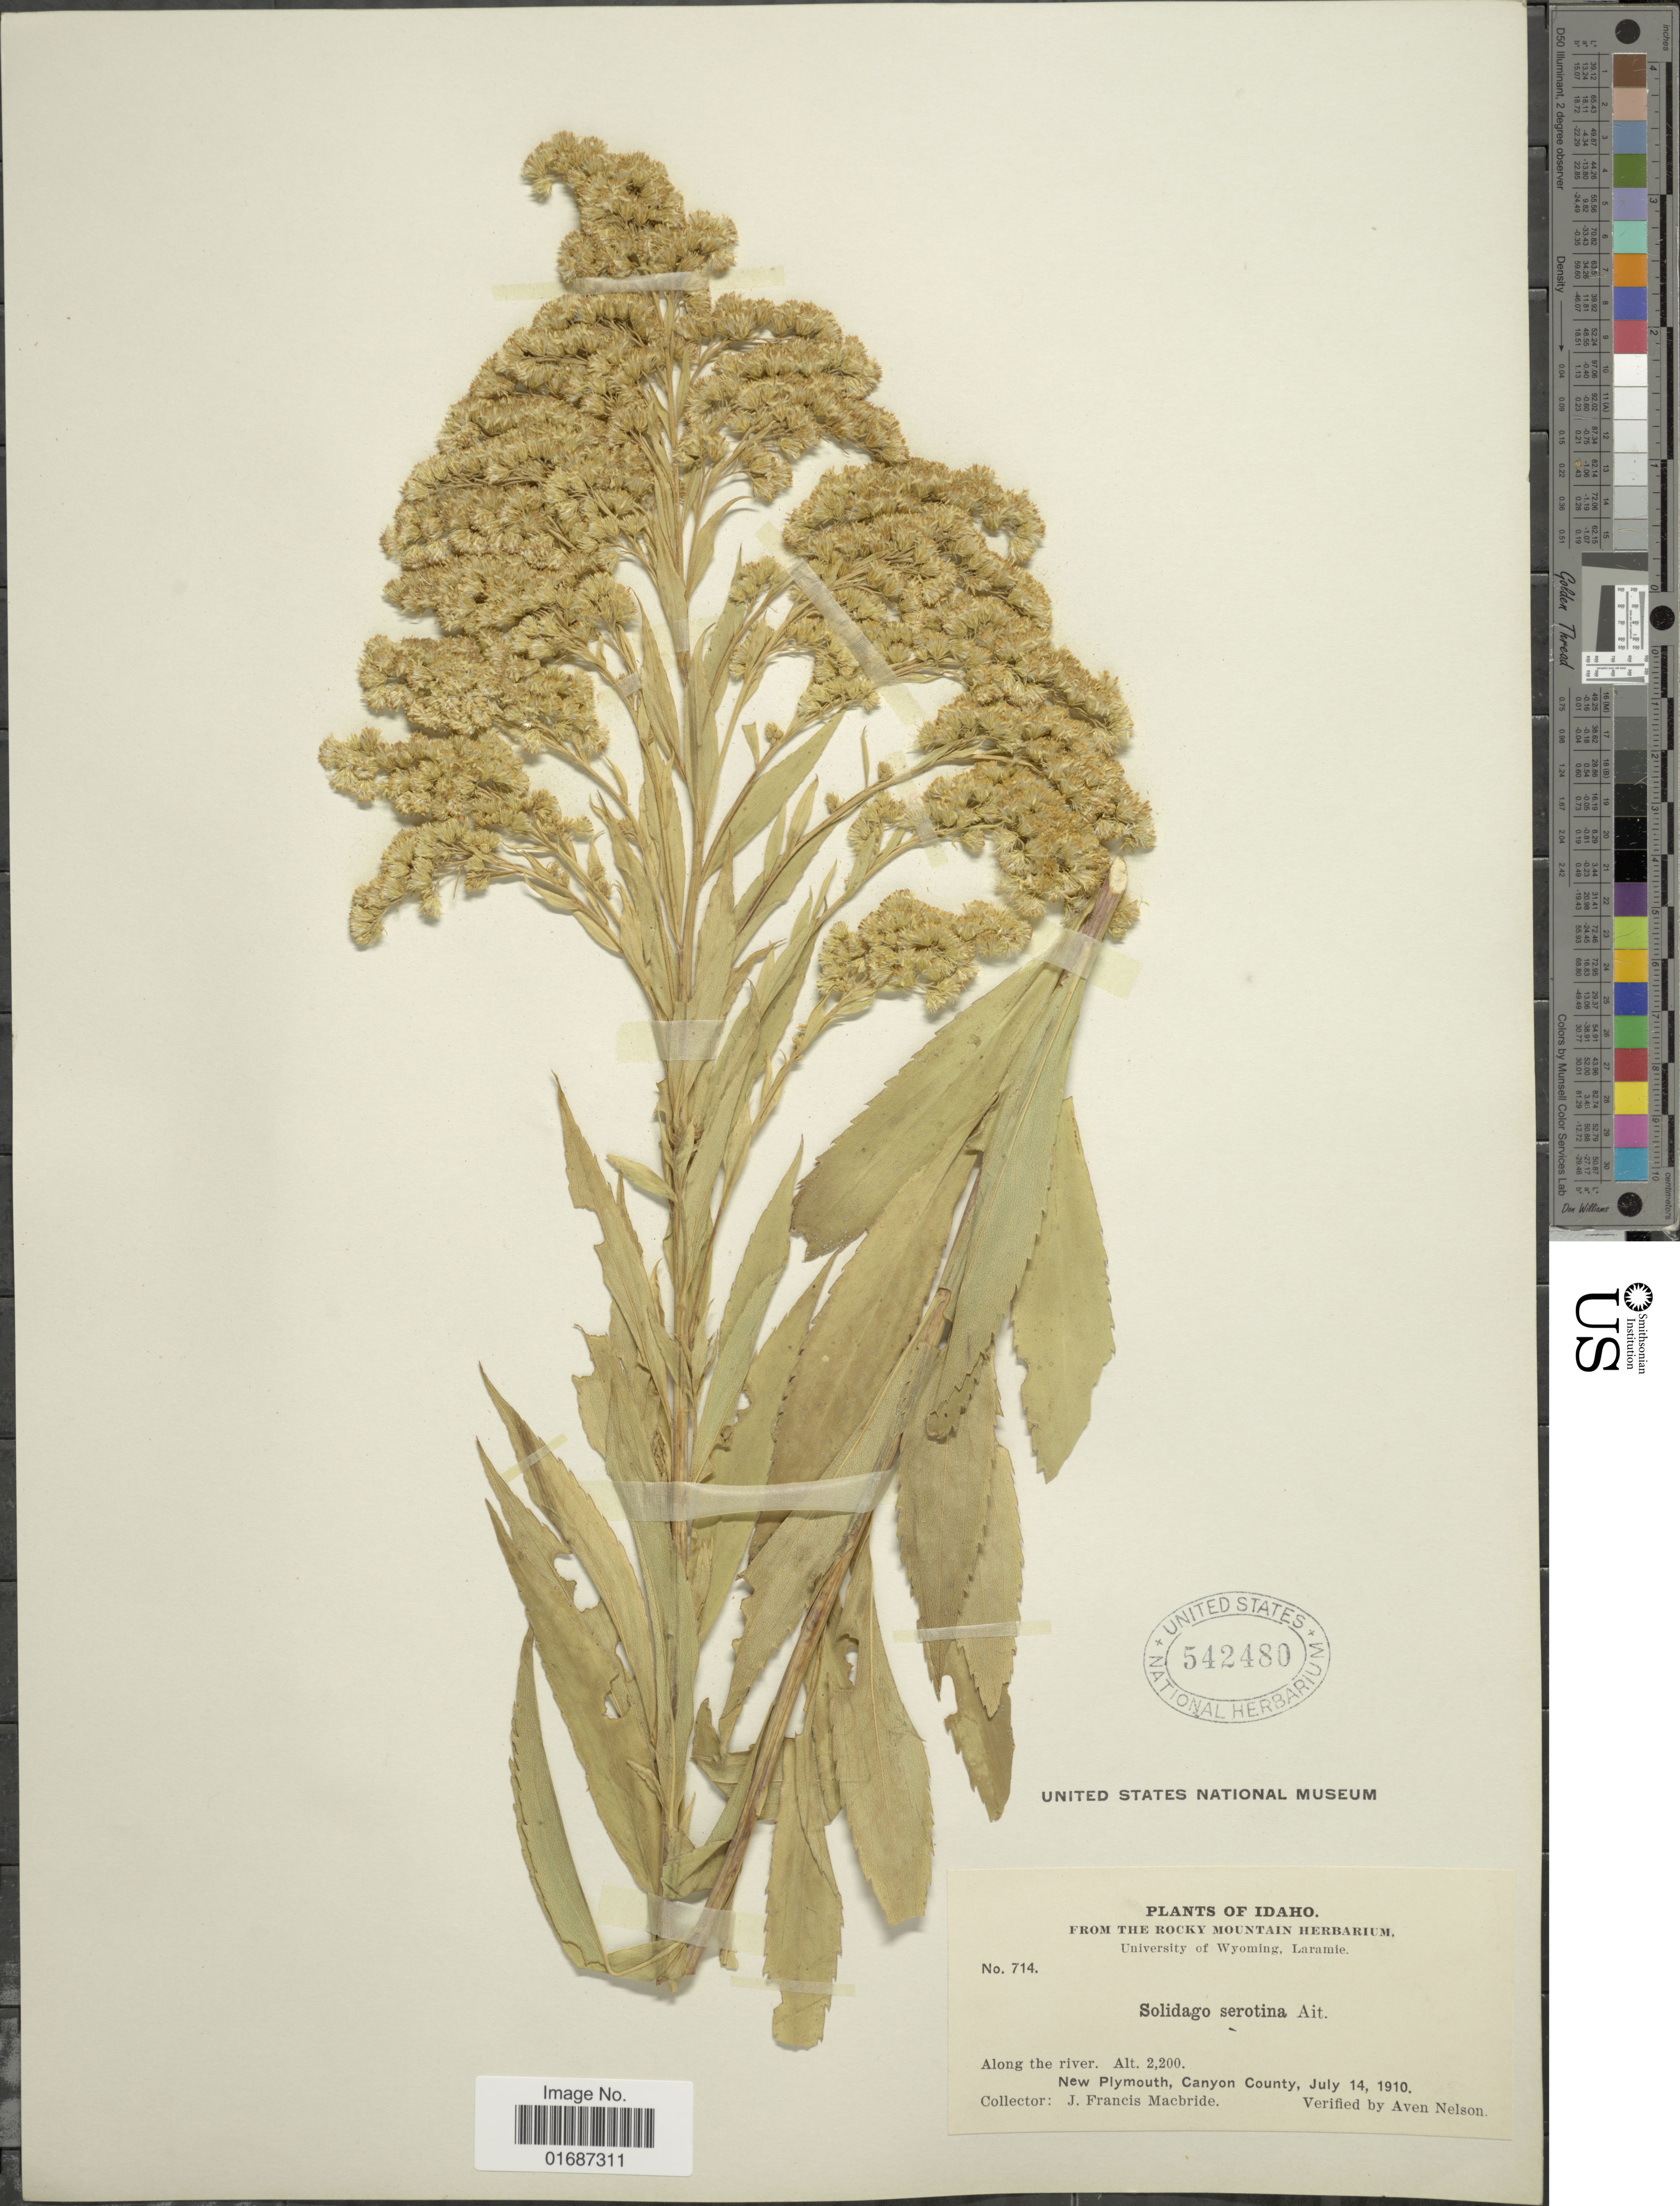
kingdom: Plantae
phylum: Tracheophyta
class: Magnoliopsida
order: Asterales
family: Asteraceae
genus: Solidago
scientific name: Solidago gigantea var. leiophylla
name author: Fernald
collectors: J. F. Macbride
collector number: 714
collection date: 1910-07-14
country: United States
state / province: Idaho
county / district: Canyon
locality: Along the river, New Plymouth.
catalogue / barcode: US 542480